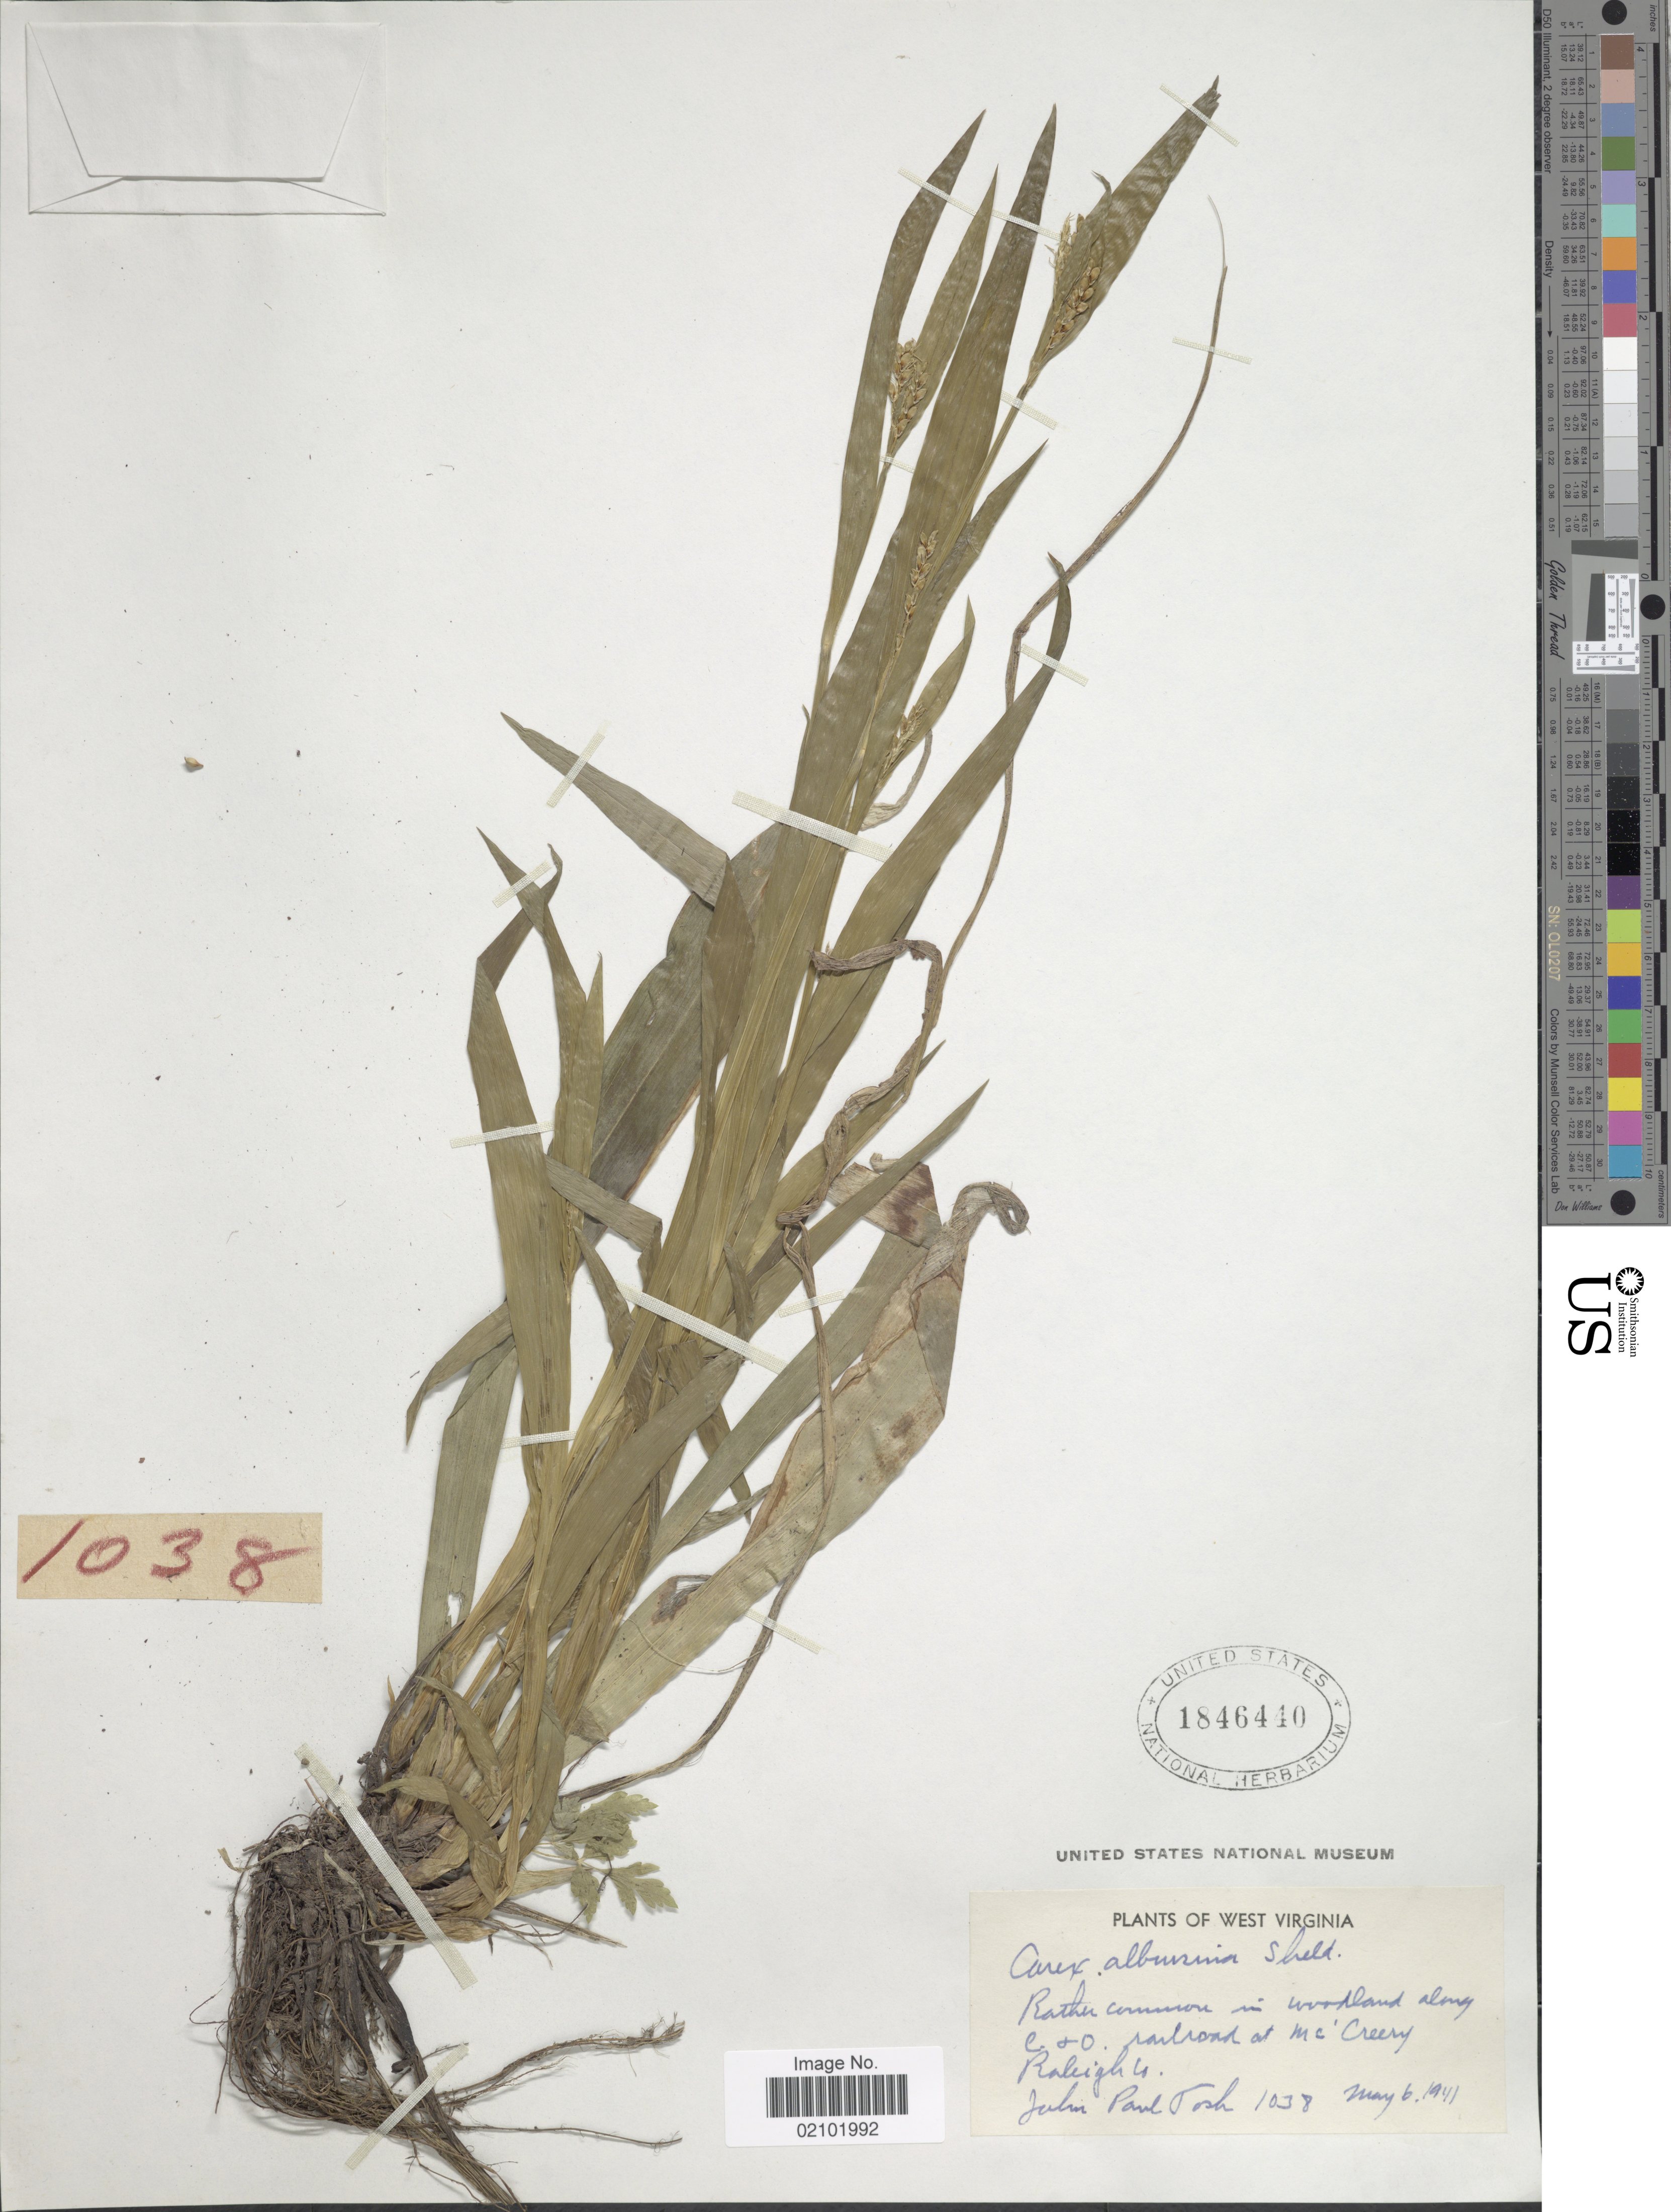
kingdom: Plantae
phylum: Tracheophyta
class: Liliopsida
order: Poales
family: Cyperaceae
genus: Carex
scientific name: Carex albursina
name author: E. Sheld.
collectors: J. Tosh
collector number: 1038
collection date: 1941-05-06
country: United States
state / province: West Virginia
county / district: Raleigh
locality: Along C. & O. railroad at McCreery Raleigh Co.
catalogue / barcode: US 1846440